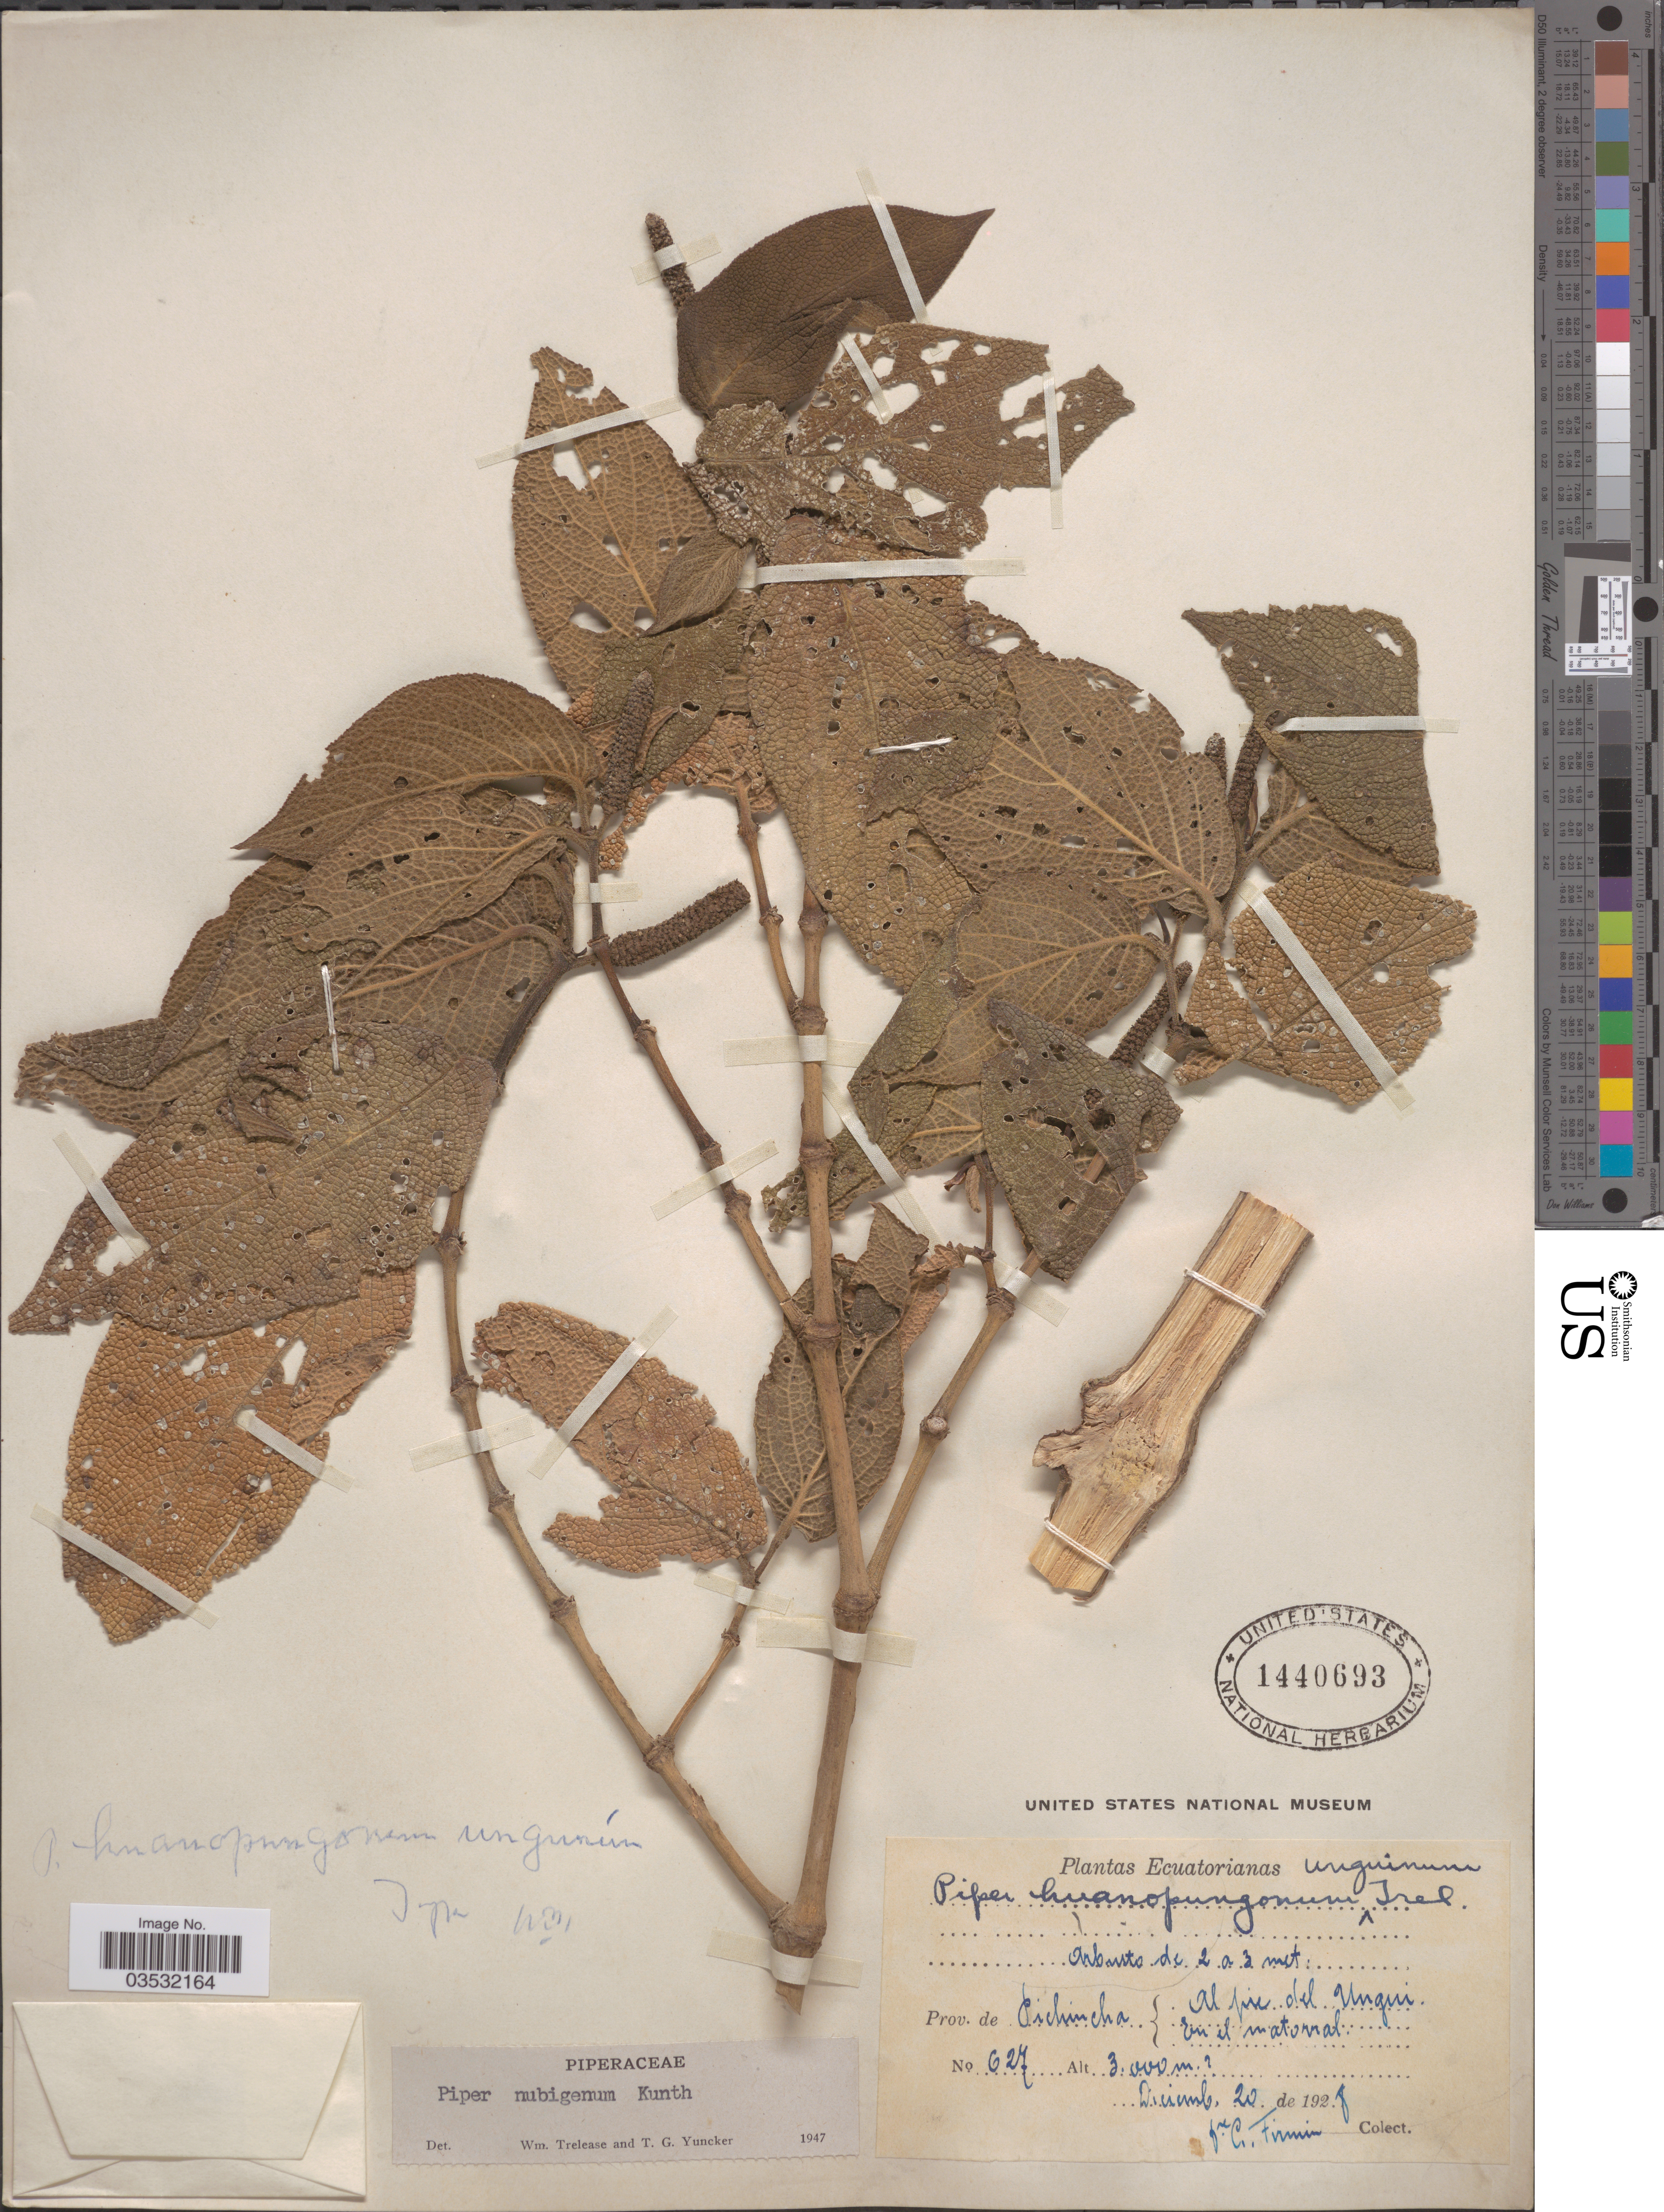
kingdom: Plantae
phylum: Tracheophyta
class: Magnoliopsida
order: Piperales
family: Piperaceae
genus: Piper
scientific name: Piper nubigenum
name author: Kunth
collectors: F. Firmin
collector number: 627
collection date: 1928-12-20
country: Ecuador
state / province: Pichincha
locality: Ecuatorianas. Alpine del Ungui. En el matorral.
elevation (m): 3000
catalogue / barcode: US 1440693